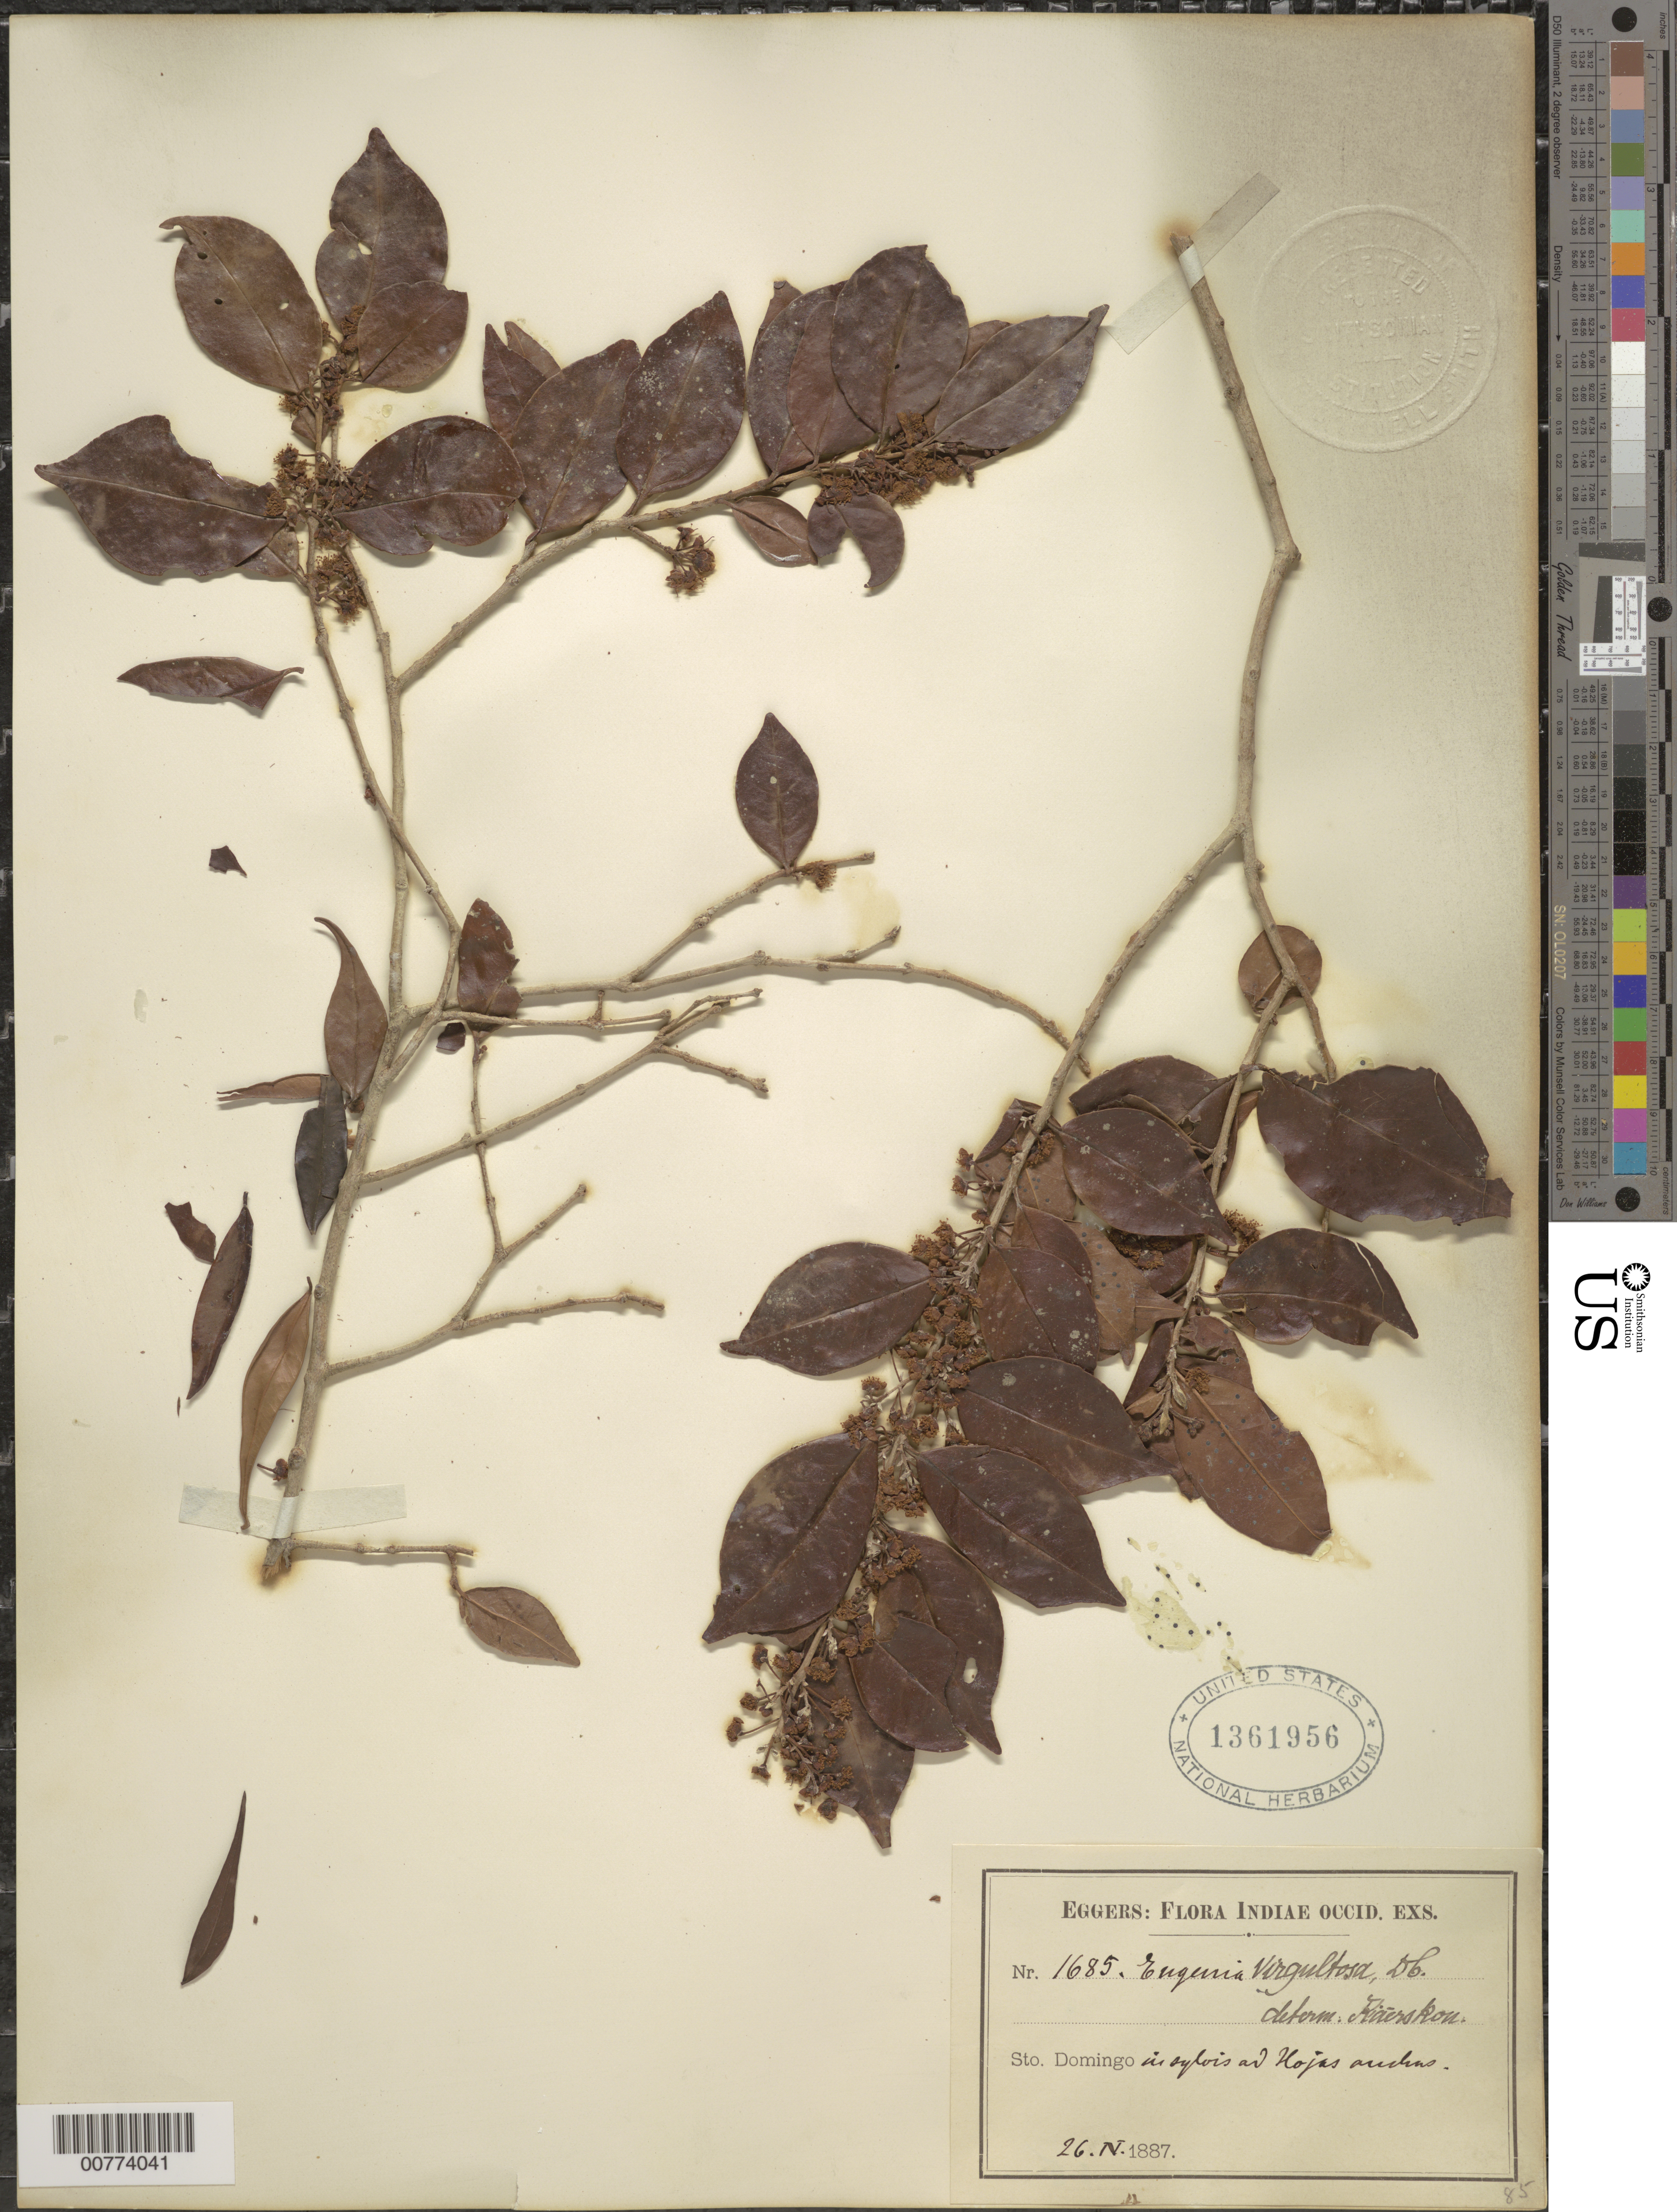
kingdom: Plantae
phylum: Tracheophyta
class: Magnoliopsida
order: Myrtales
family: Myrtaceae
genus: Eugenia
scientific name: Eugenia virgultosa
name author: (Sw.) DC.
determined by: Riãersron, --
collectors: H. F. A. von Eggers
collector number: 1685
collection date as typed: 26 Apr 1887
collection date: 1887-04-26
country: Dominican Republic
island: Hispaniola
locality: Hojas Anchas.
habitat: In sylvis.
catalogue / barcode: US 1361956